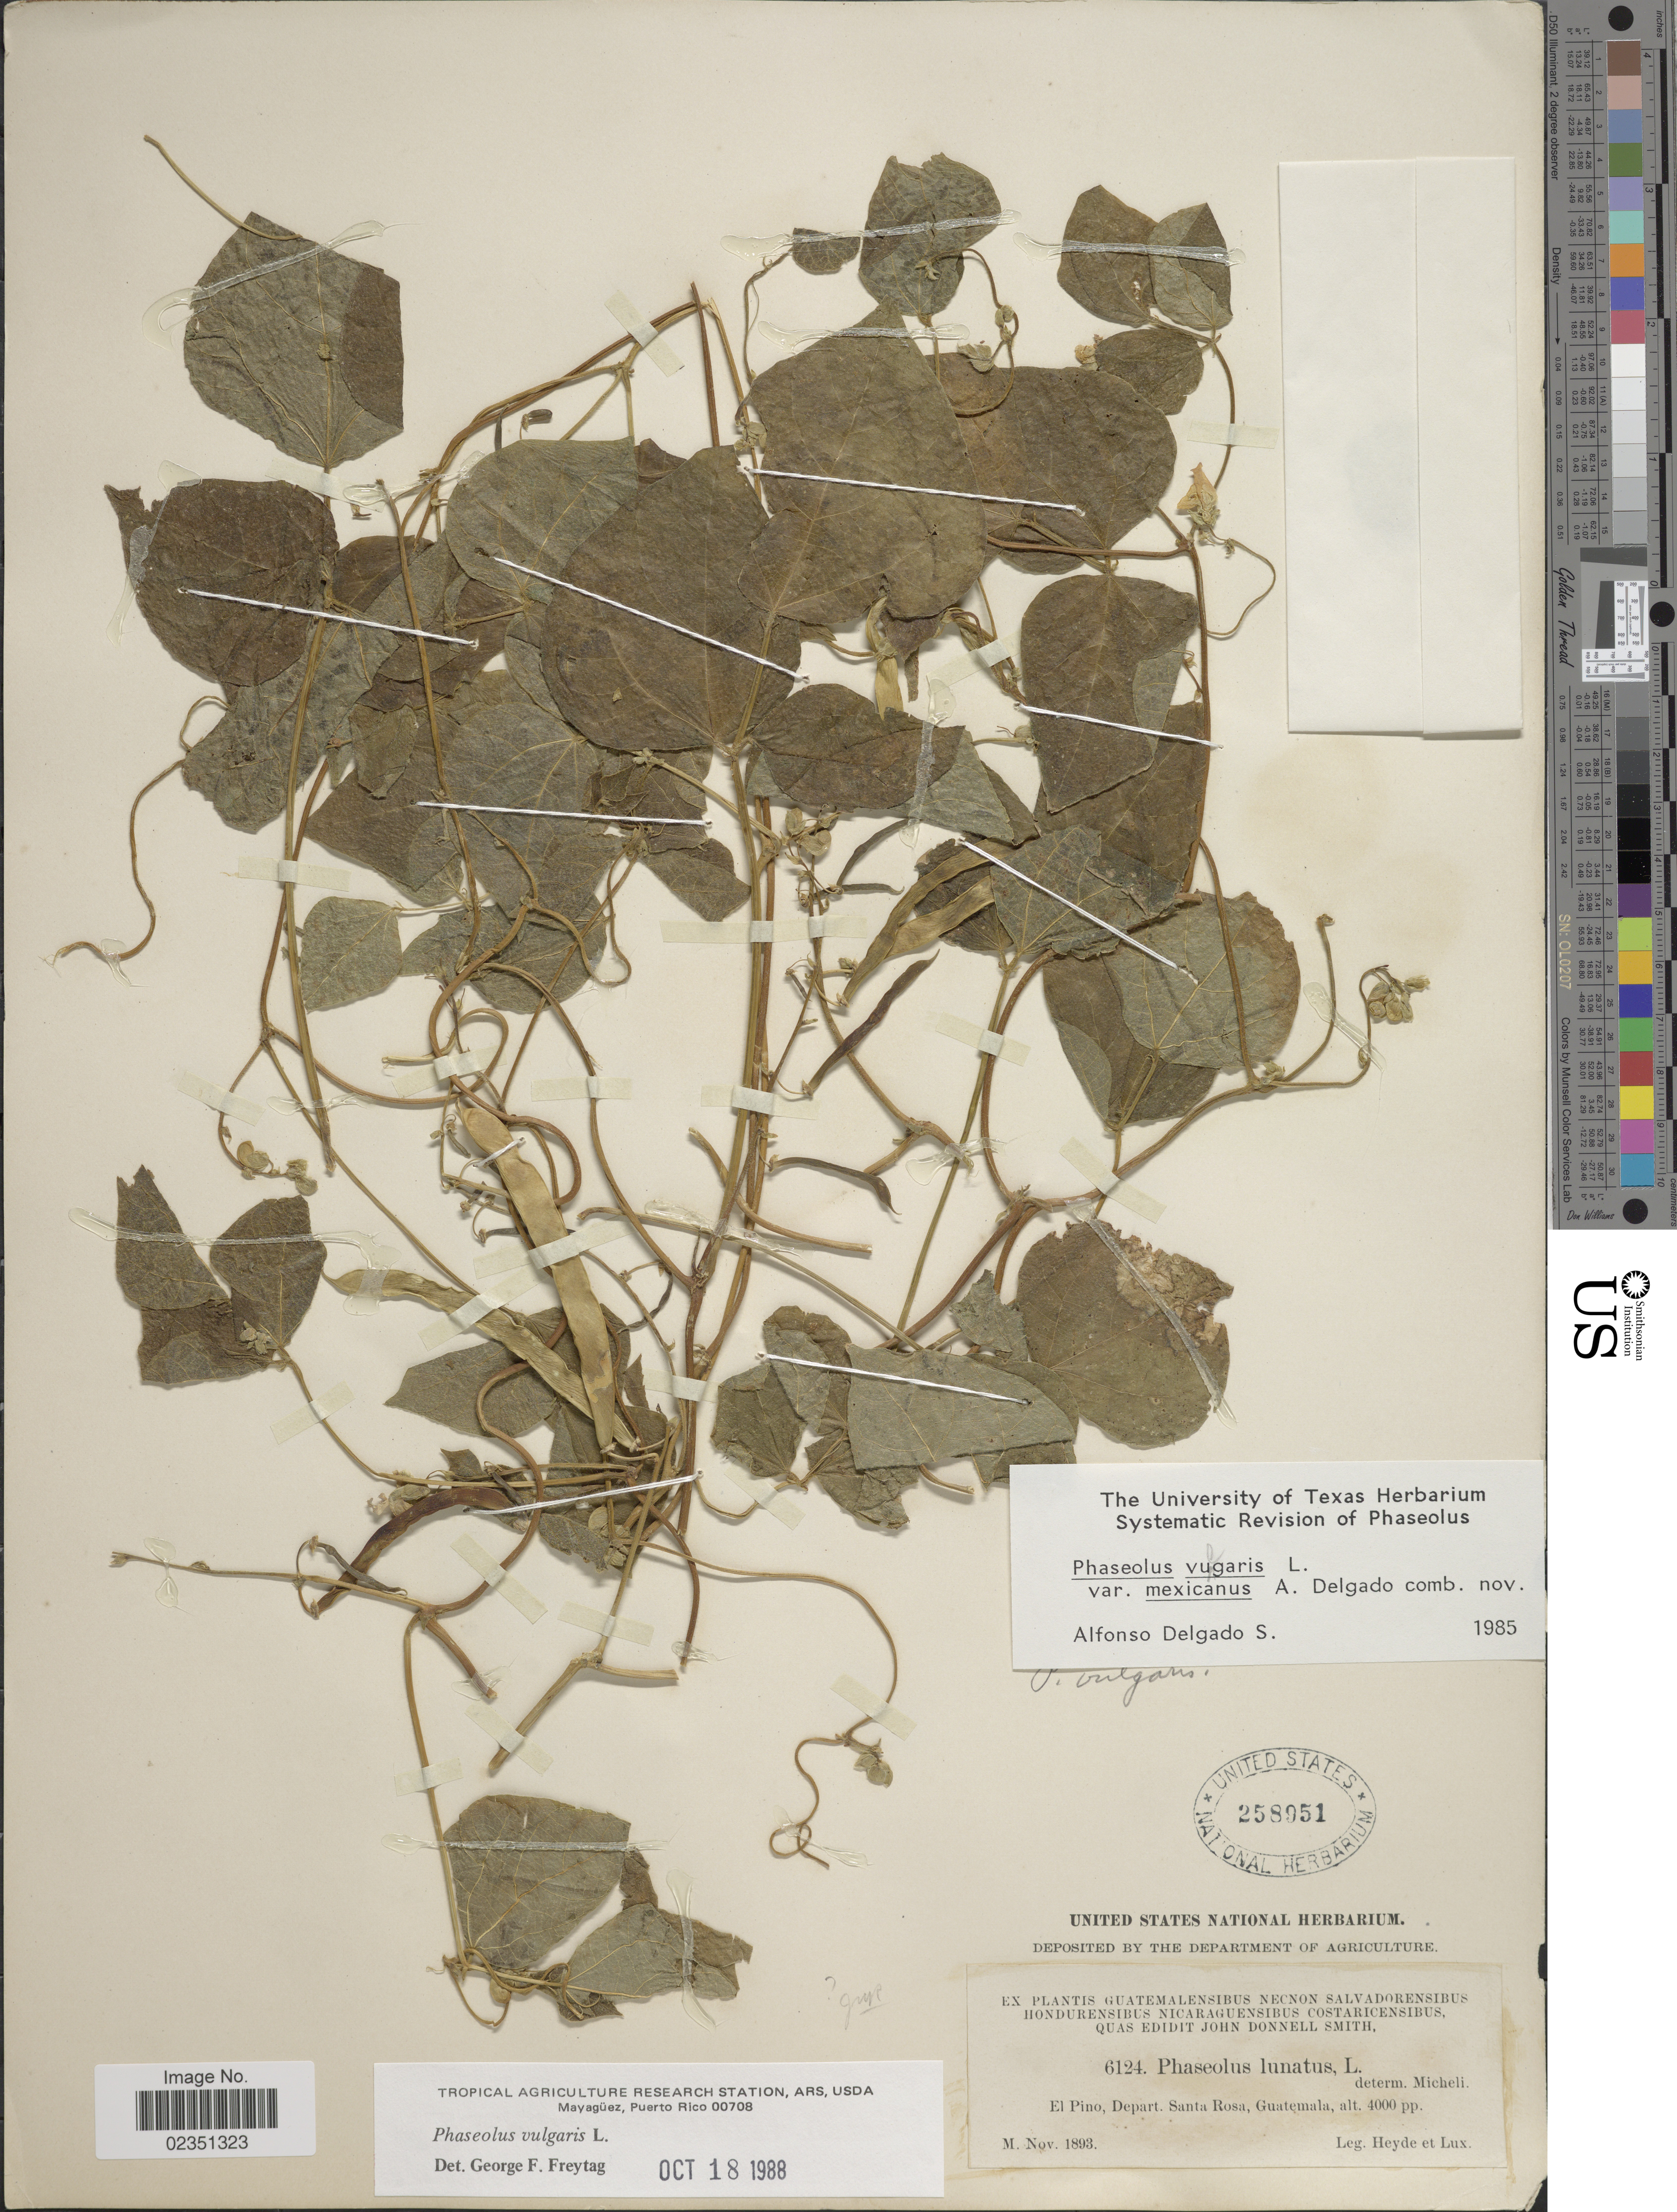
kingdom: Plantae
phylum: Tracheophyta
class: Magnoliopsida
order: Fabales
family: Fabaceae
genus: Phaseolus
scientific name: Phaseolus vulgaris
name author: L.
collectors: Heyde & Lux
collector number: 6124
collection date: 1893-11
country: Guatemala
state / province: Santa Rosa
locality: El Pino, Depart. Santa Rosa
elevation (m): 1219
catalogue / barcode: US 258951